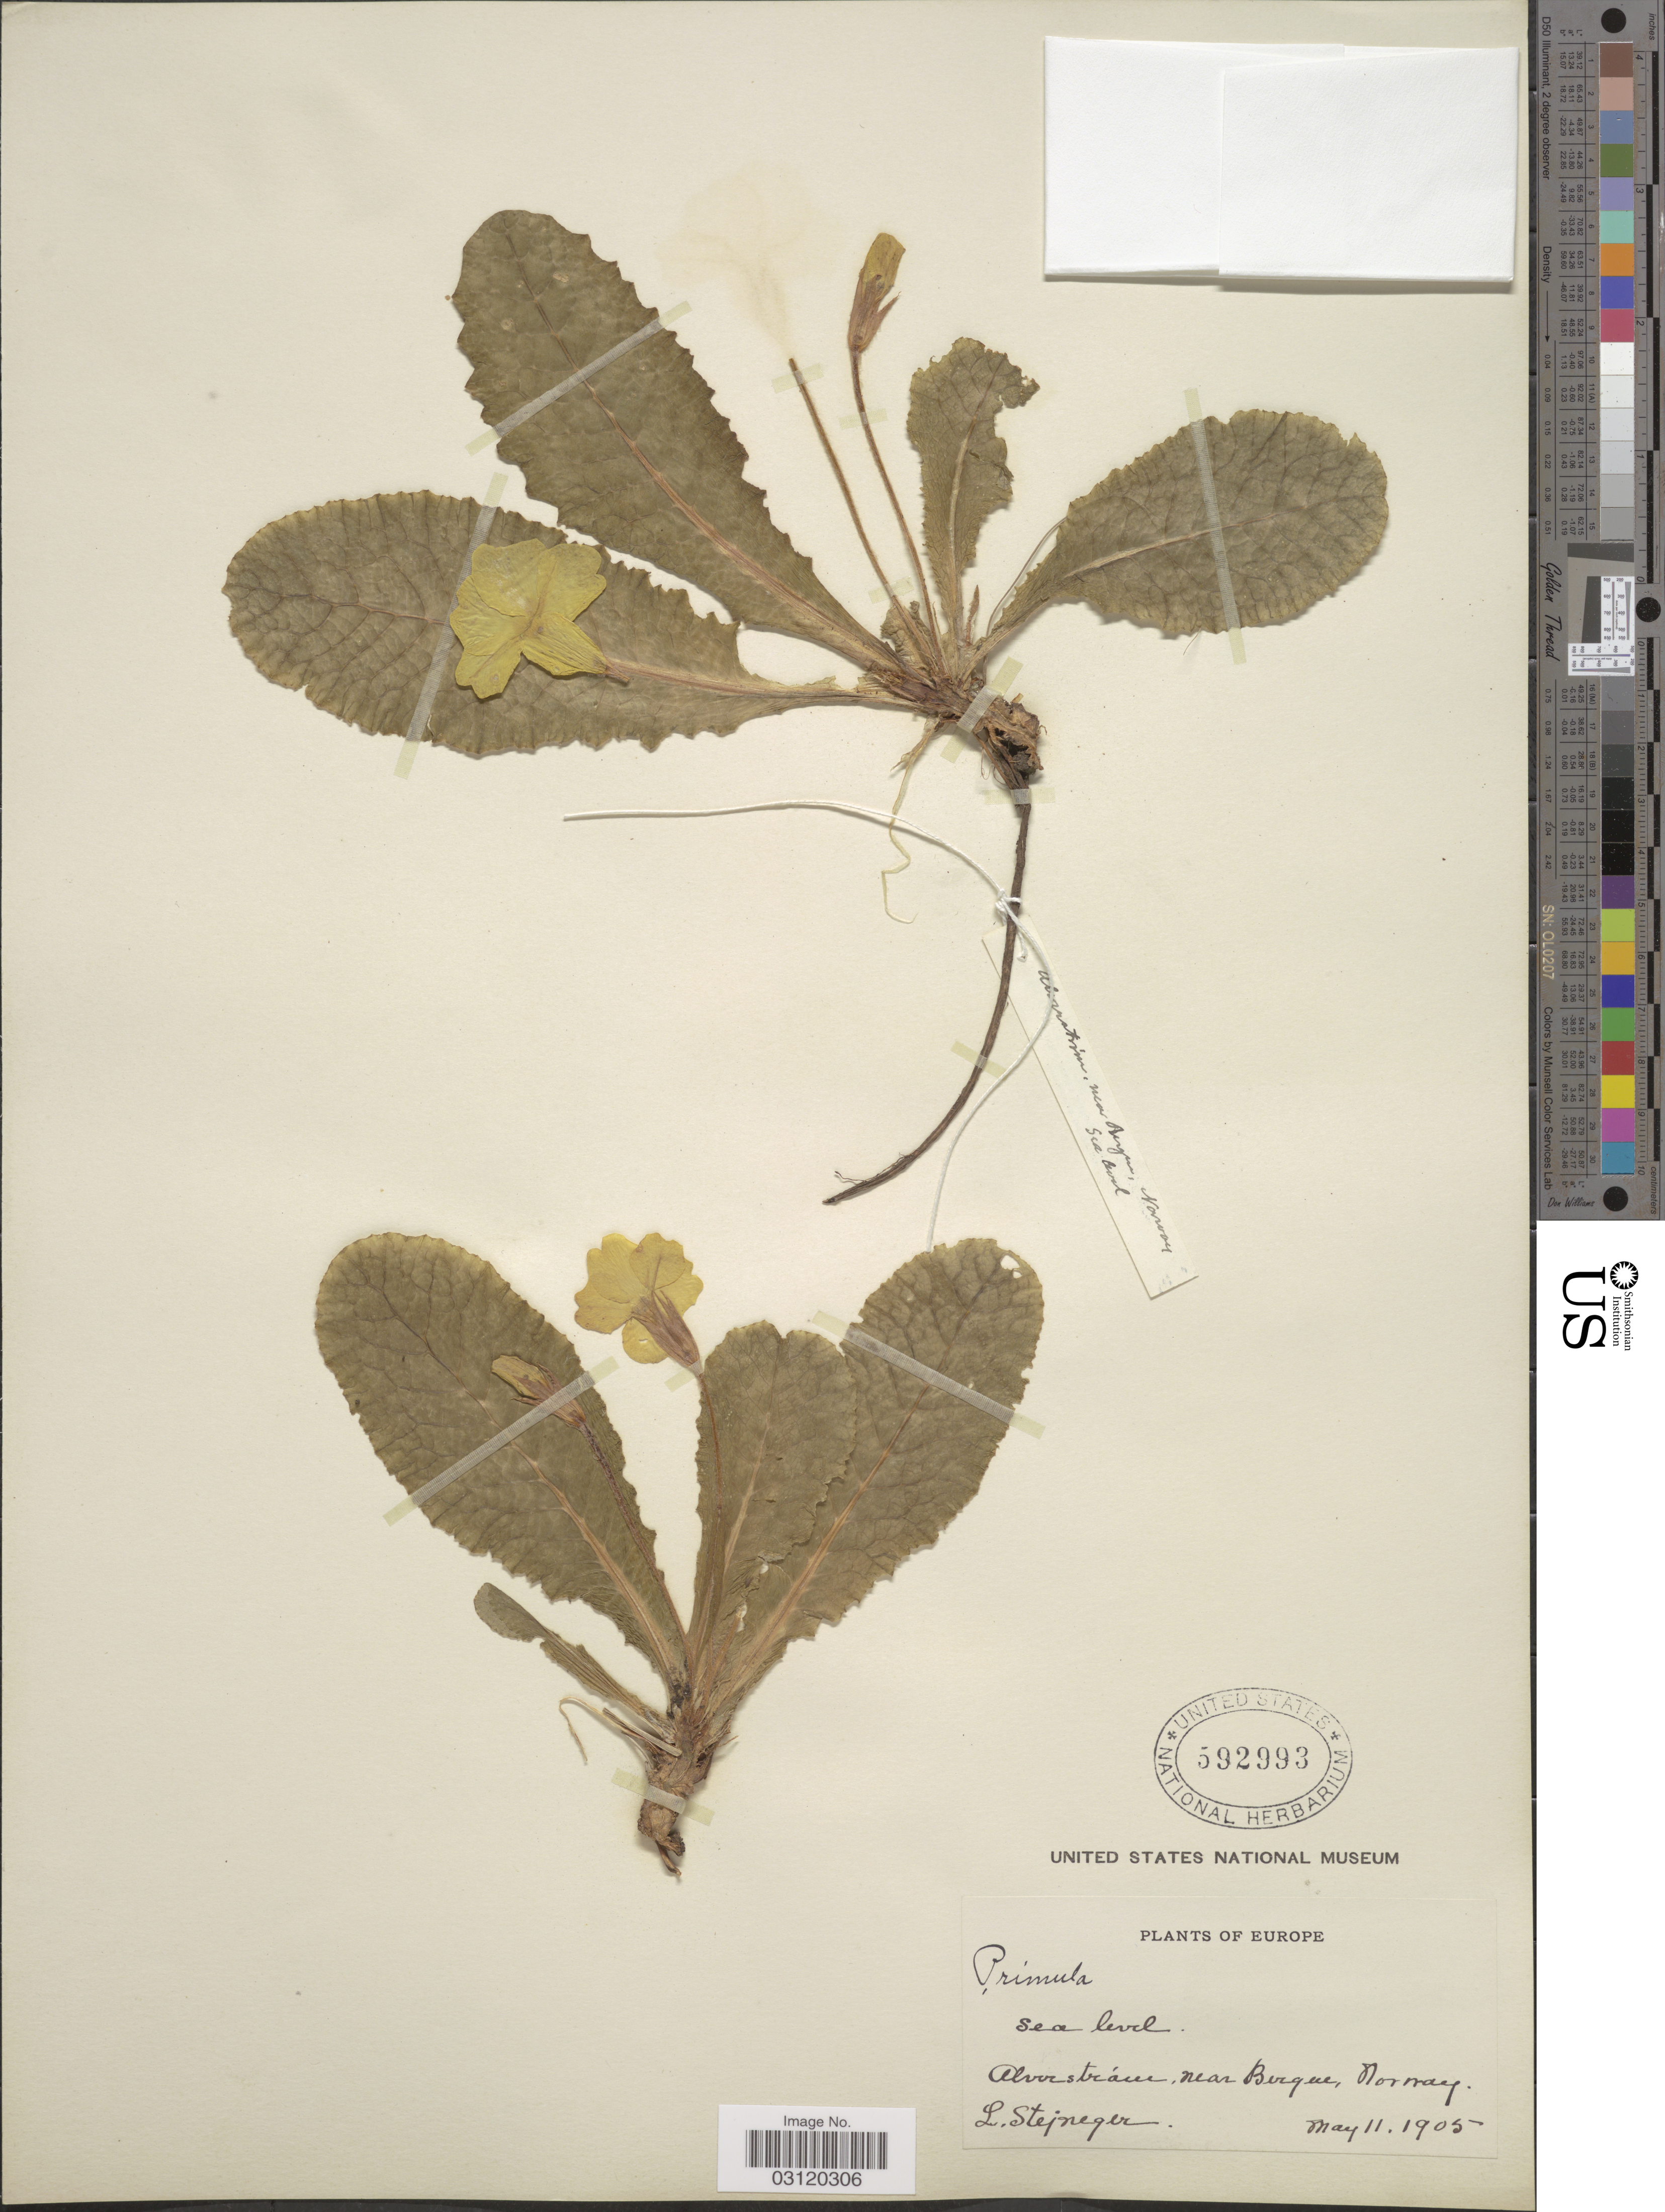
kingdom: Plantae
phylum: Tracheophyta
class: Magnoliopsida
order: Ericales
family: Primulaceae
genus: Primula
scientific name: Primula sp.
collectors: L. Stejneger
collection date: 1905-05-11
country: Norway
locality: Alverstraw, near Berque, Norway.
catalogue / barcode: US 592993